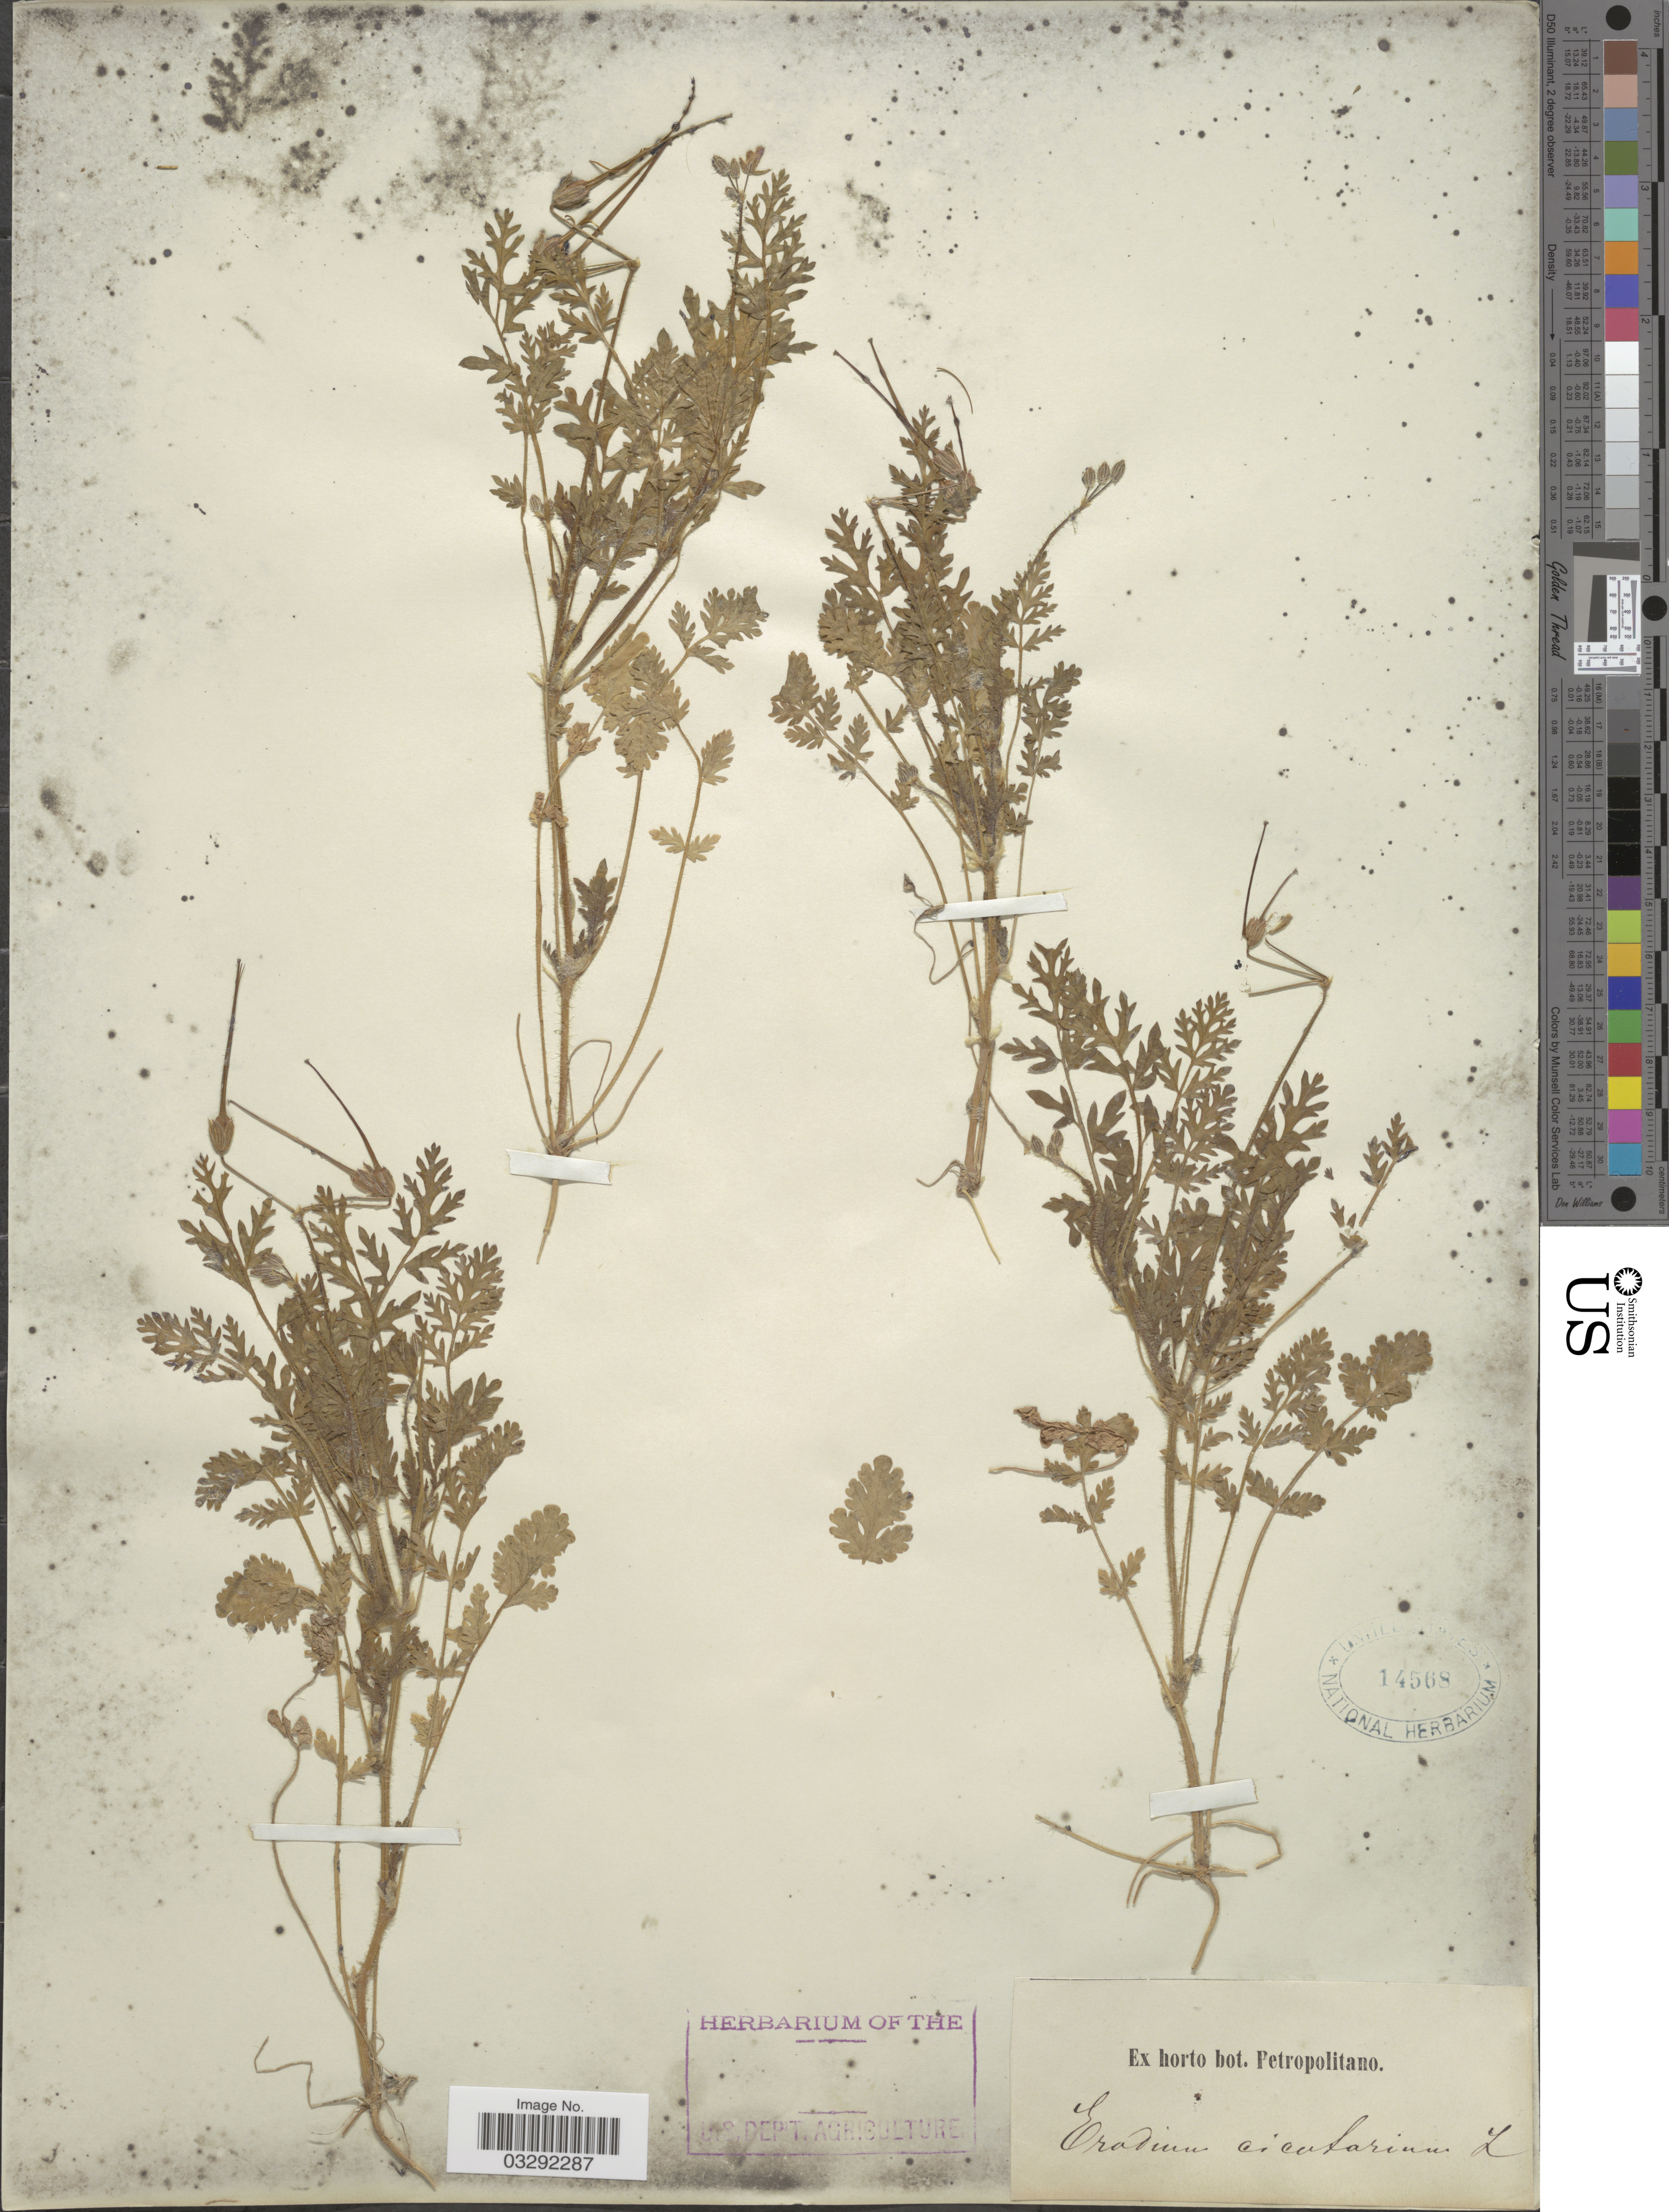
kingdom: Plantae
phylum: Tracheophyta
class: Magnoliopsida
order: Geraniales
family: Geraniaceae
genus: Erodium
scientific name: Erodium cicutarium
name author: (L.) L'Hér.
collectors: ex Horto Bot. Petropolitano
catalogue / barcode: US 14568